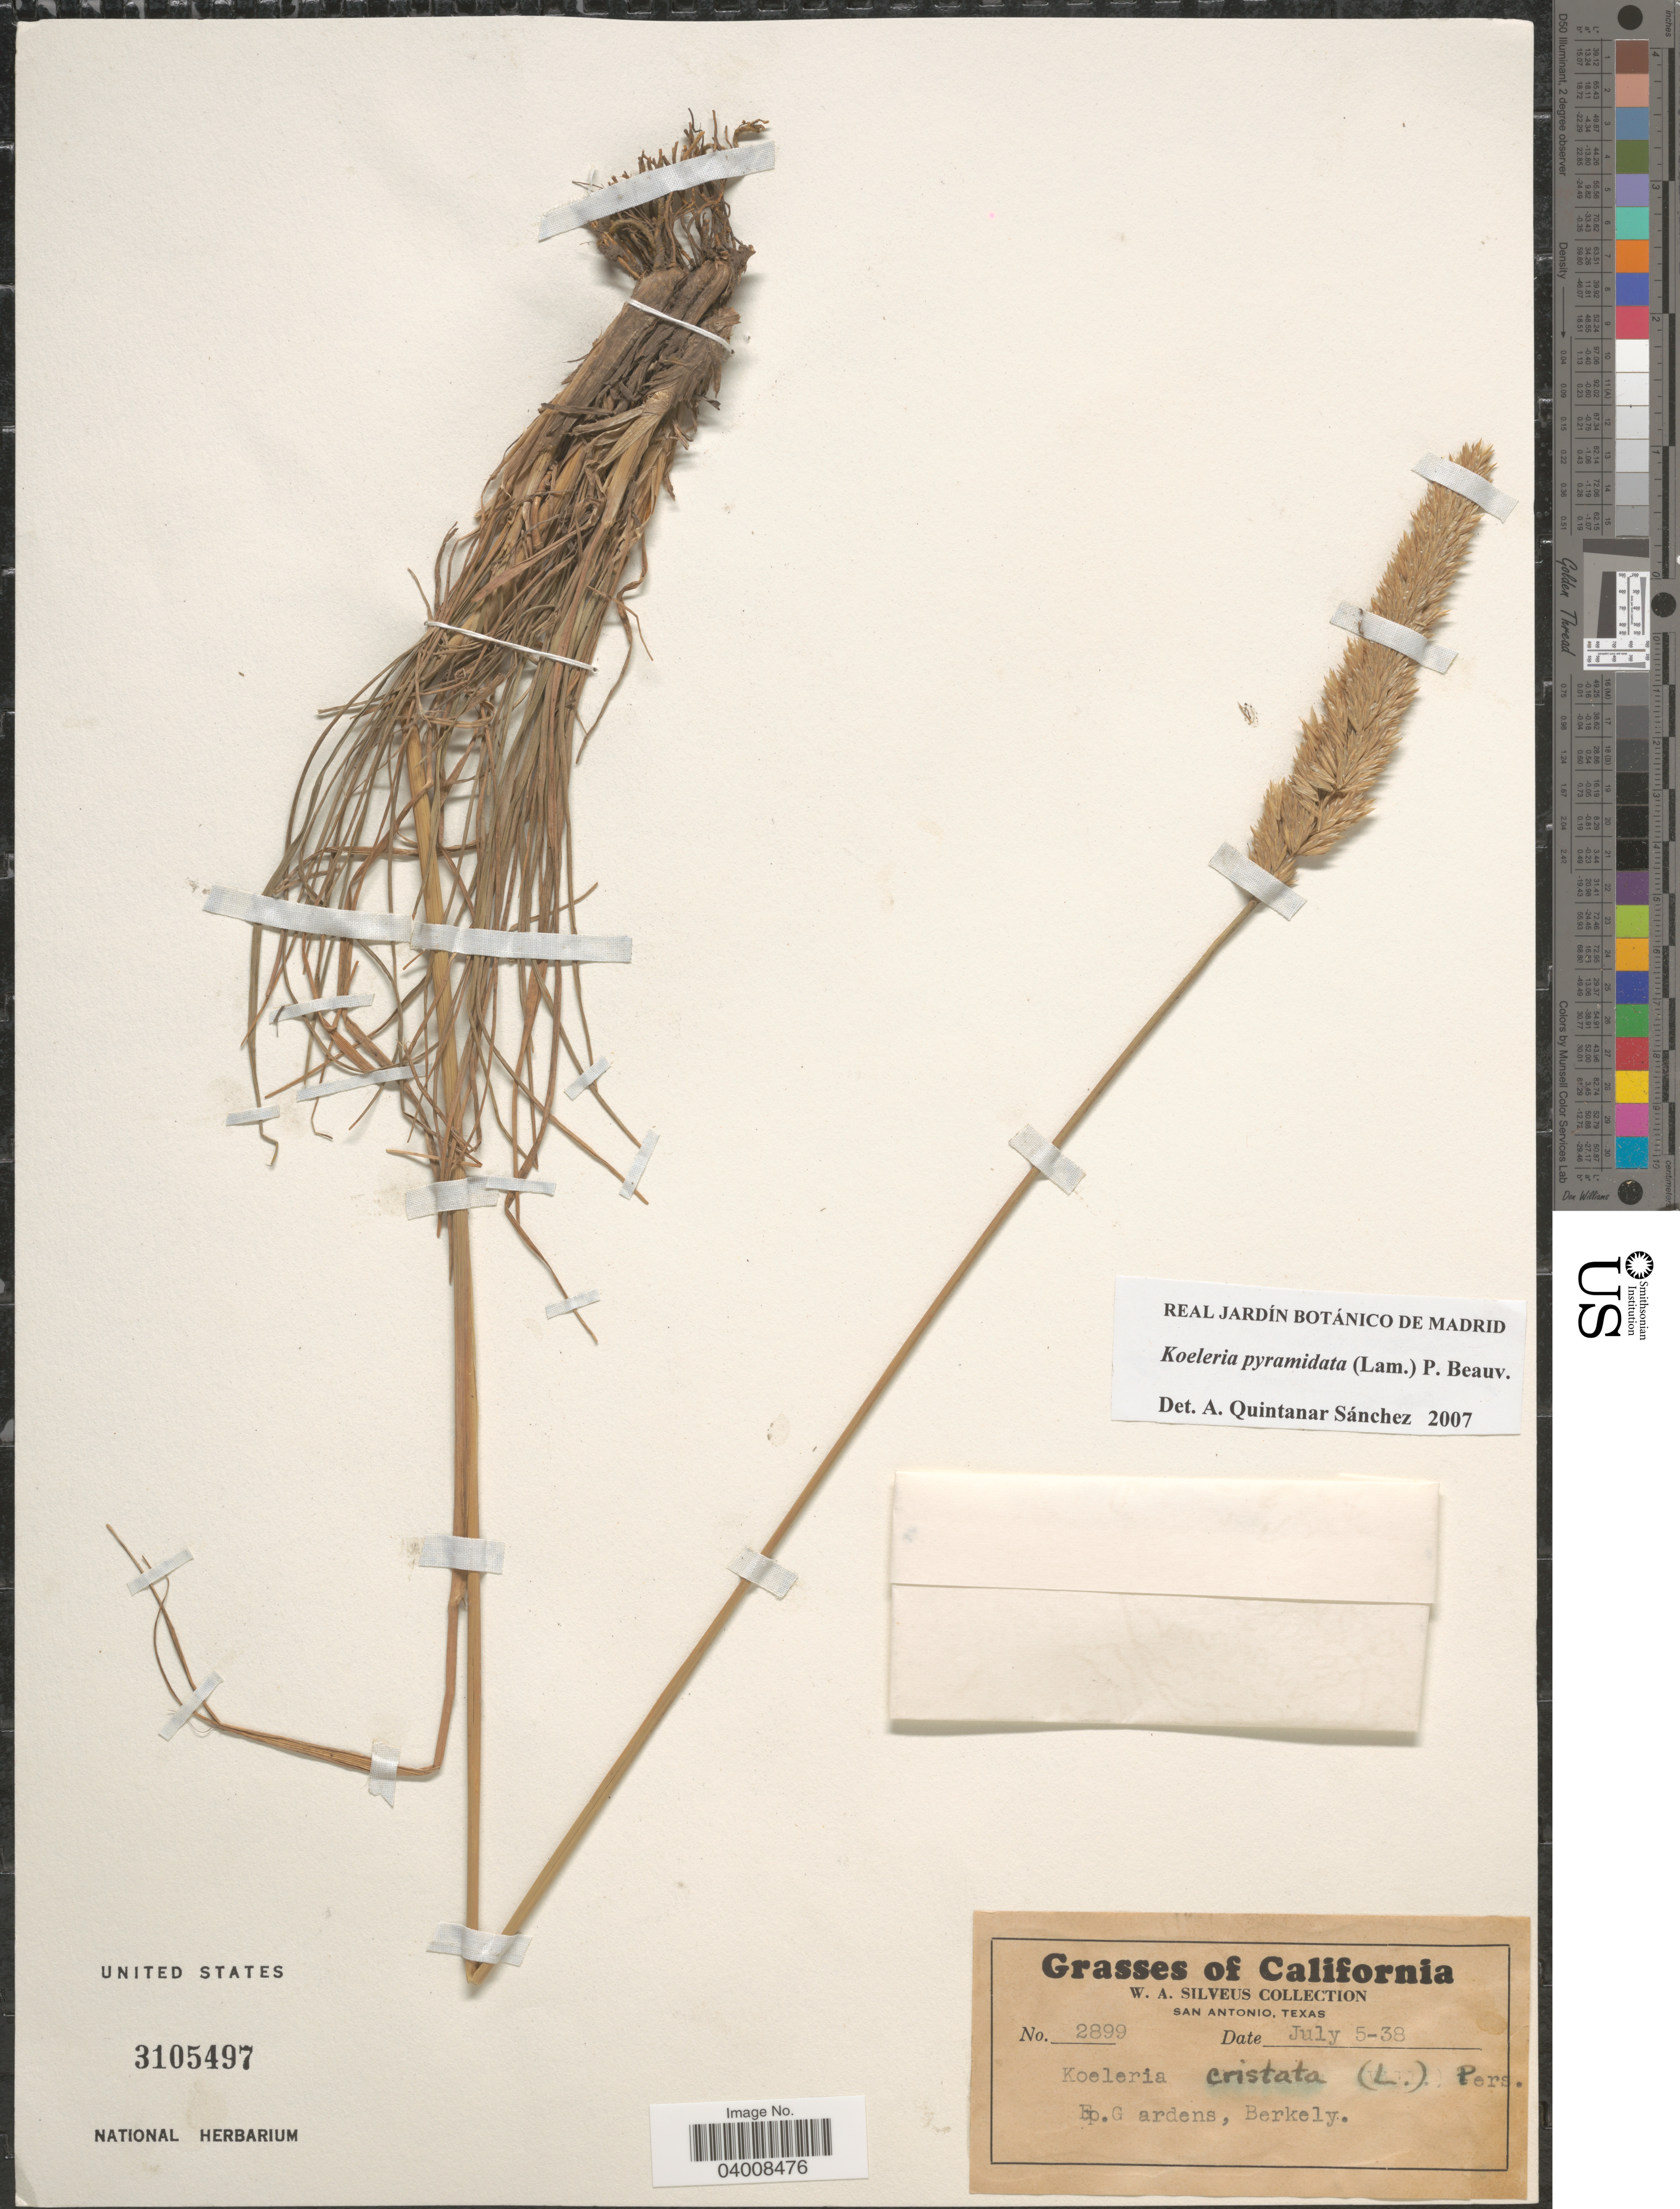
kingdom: Plantae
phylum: Tracheophyta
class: Liliopsida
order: Poales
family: Poaceae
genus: Koeleria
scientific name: Koeleria pyramidata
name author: (Lam.) P. Beauv.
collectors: W. Silveus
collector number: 2899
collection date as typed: Transcribed d/m/y: 5/7/38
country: United States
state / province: California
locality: Gardens, Berkely.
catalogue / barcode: US 3105497